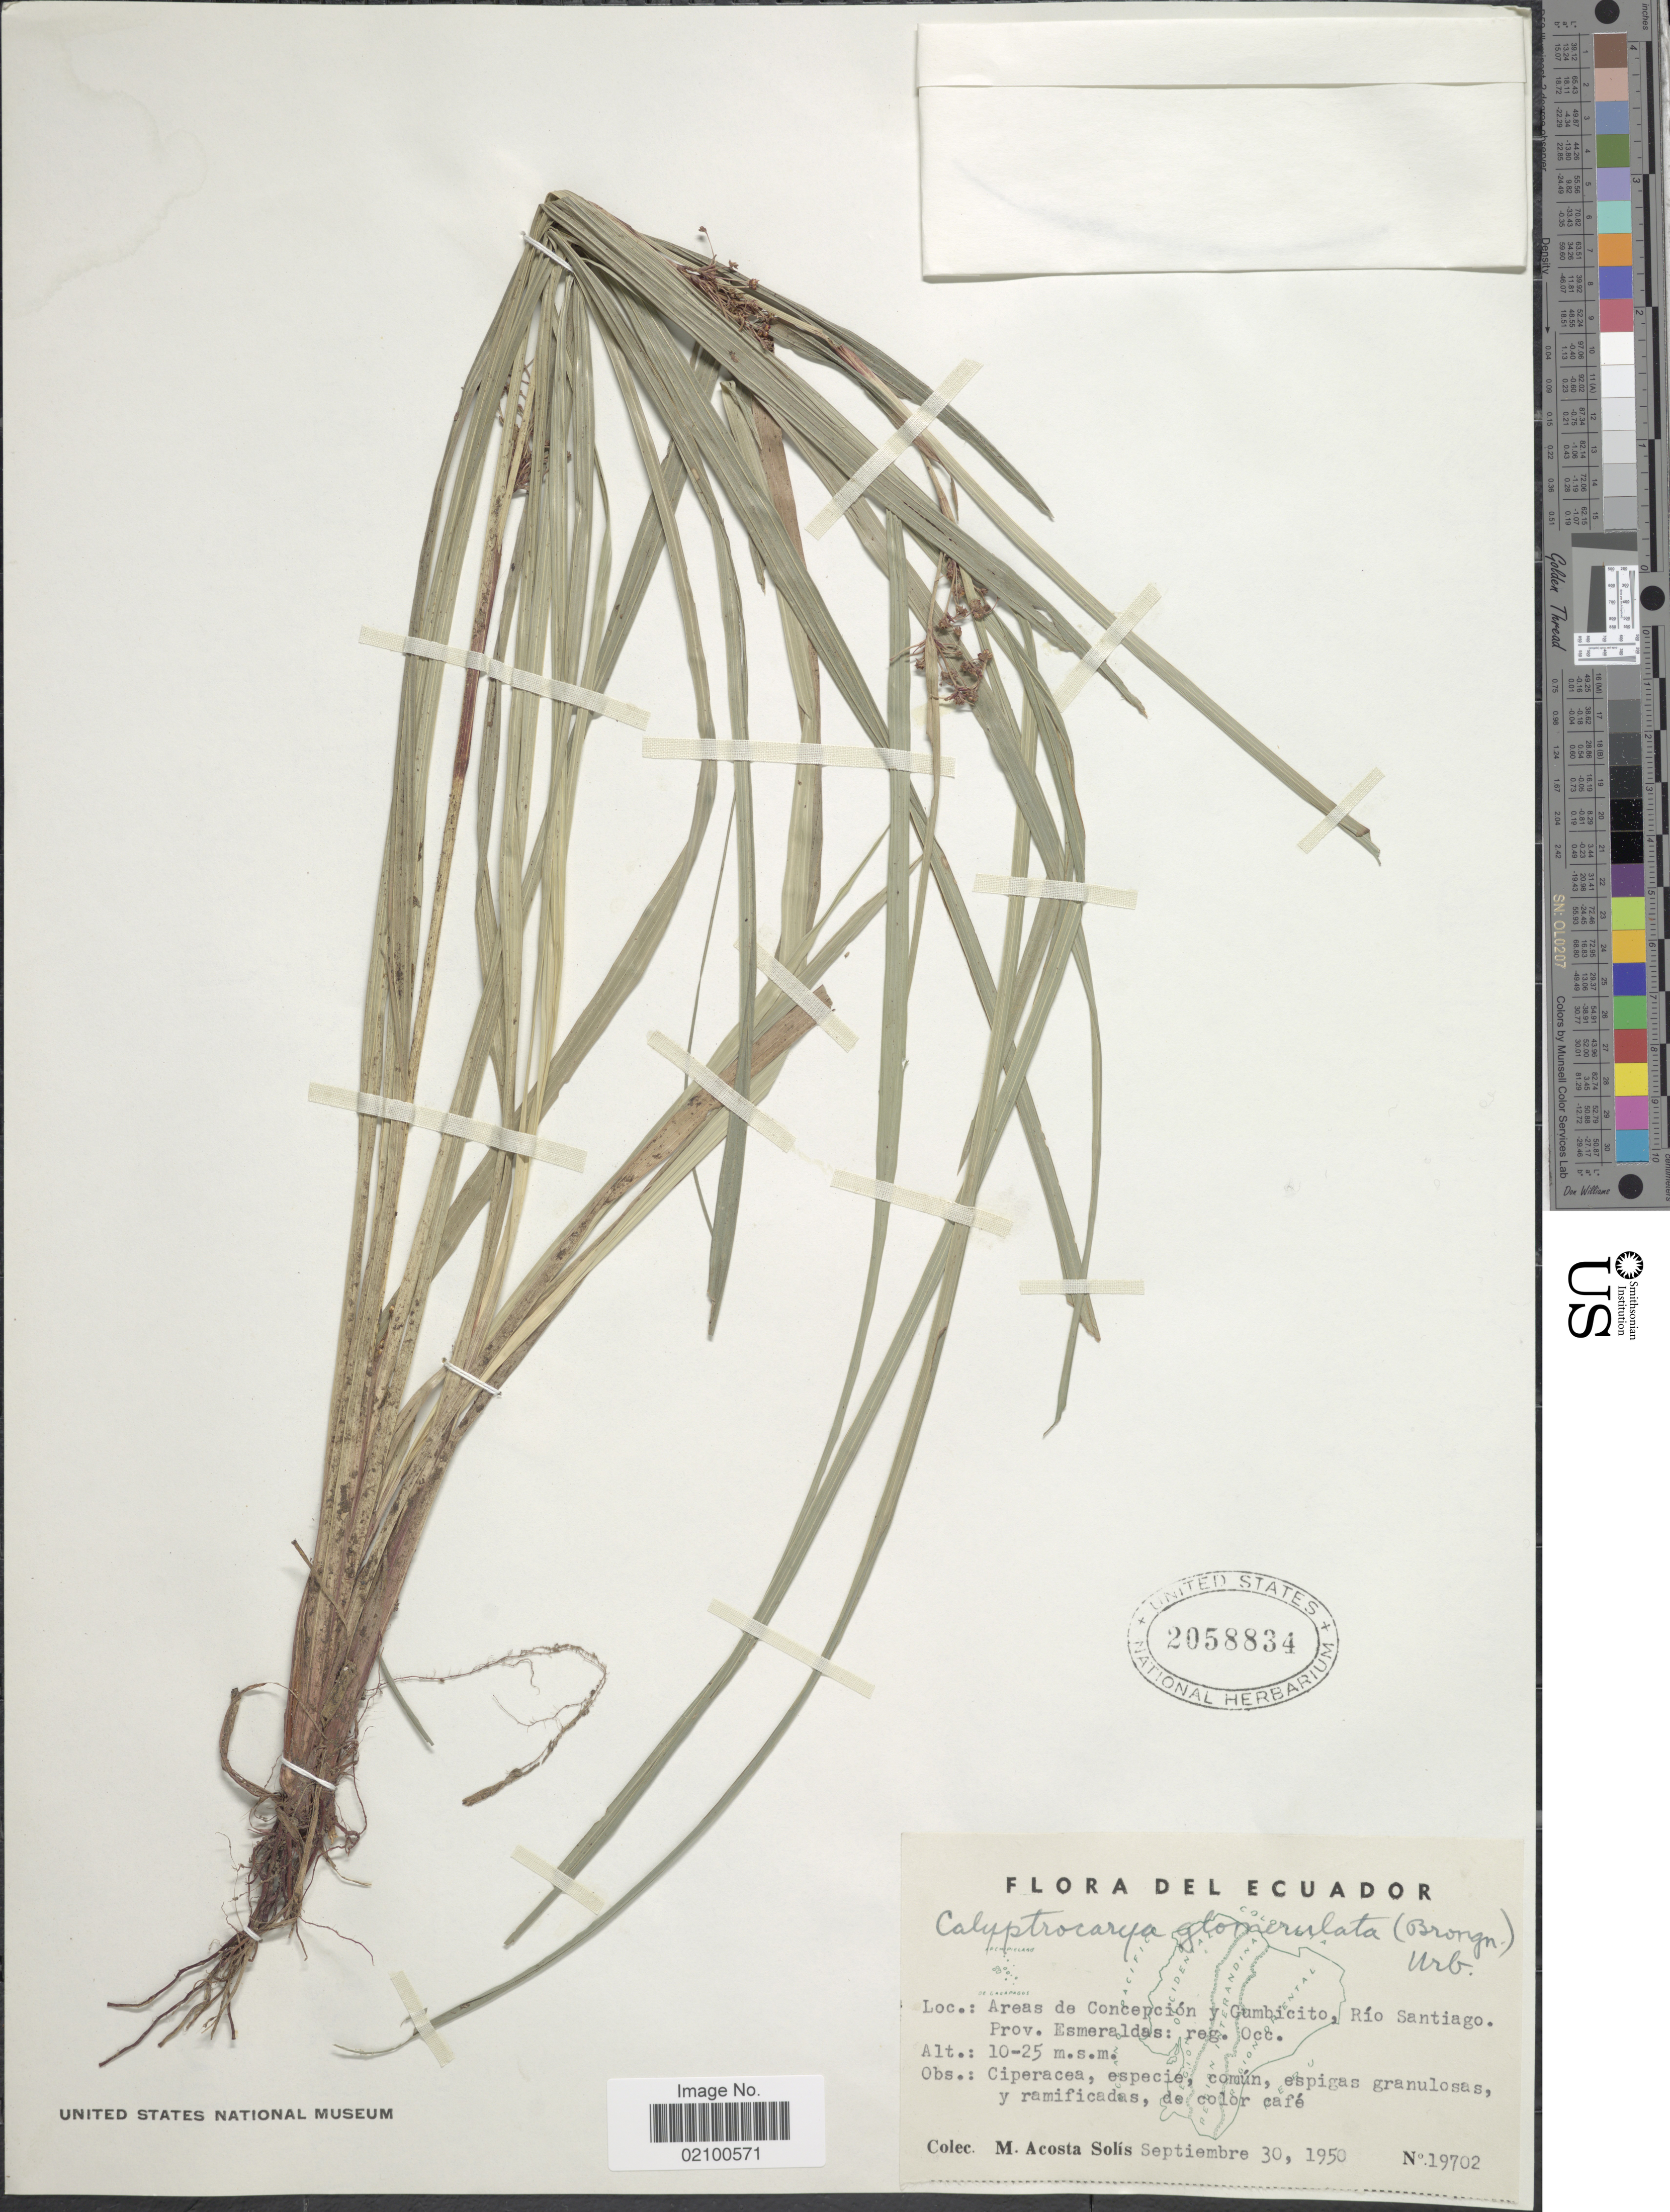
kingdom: Plantae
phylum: Tracheophyta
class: Liliopsida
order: Poales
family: Cyperaceae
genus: Calyptrocarya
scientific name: Calyptrocarya glomerulata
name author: (Brongn.) Urb.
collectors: M. Acosta Solis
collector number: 19702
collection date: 1950-09-30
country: Ecuador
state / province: Esmeraldas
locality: Areas de Concepcion y Gumbicito, Rio Santiago. Prov. Esmeraldas: reg. Occ.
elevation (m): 10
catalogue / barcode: US 2058834